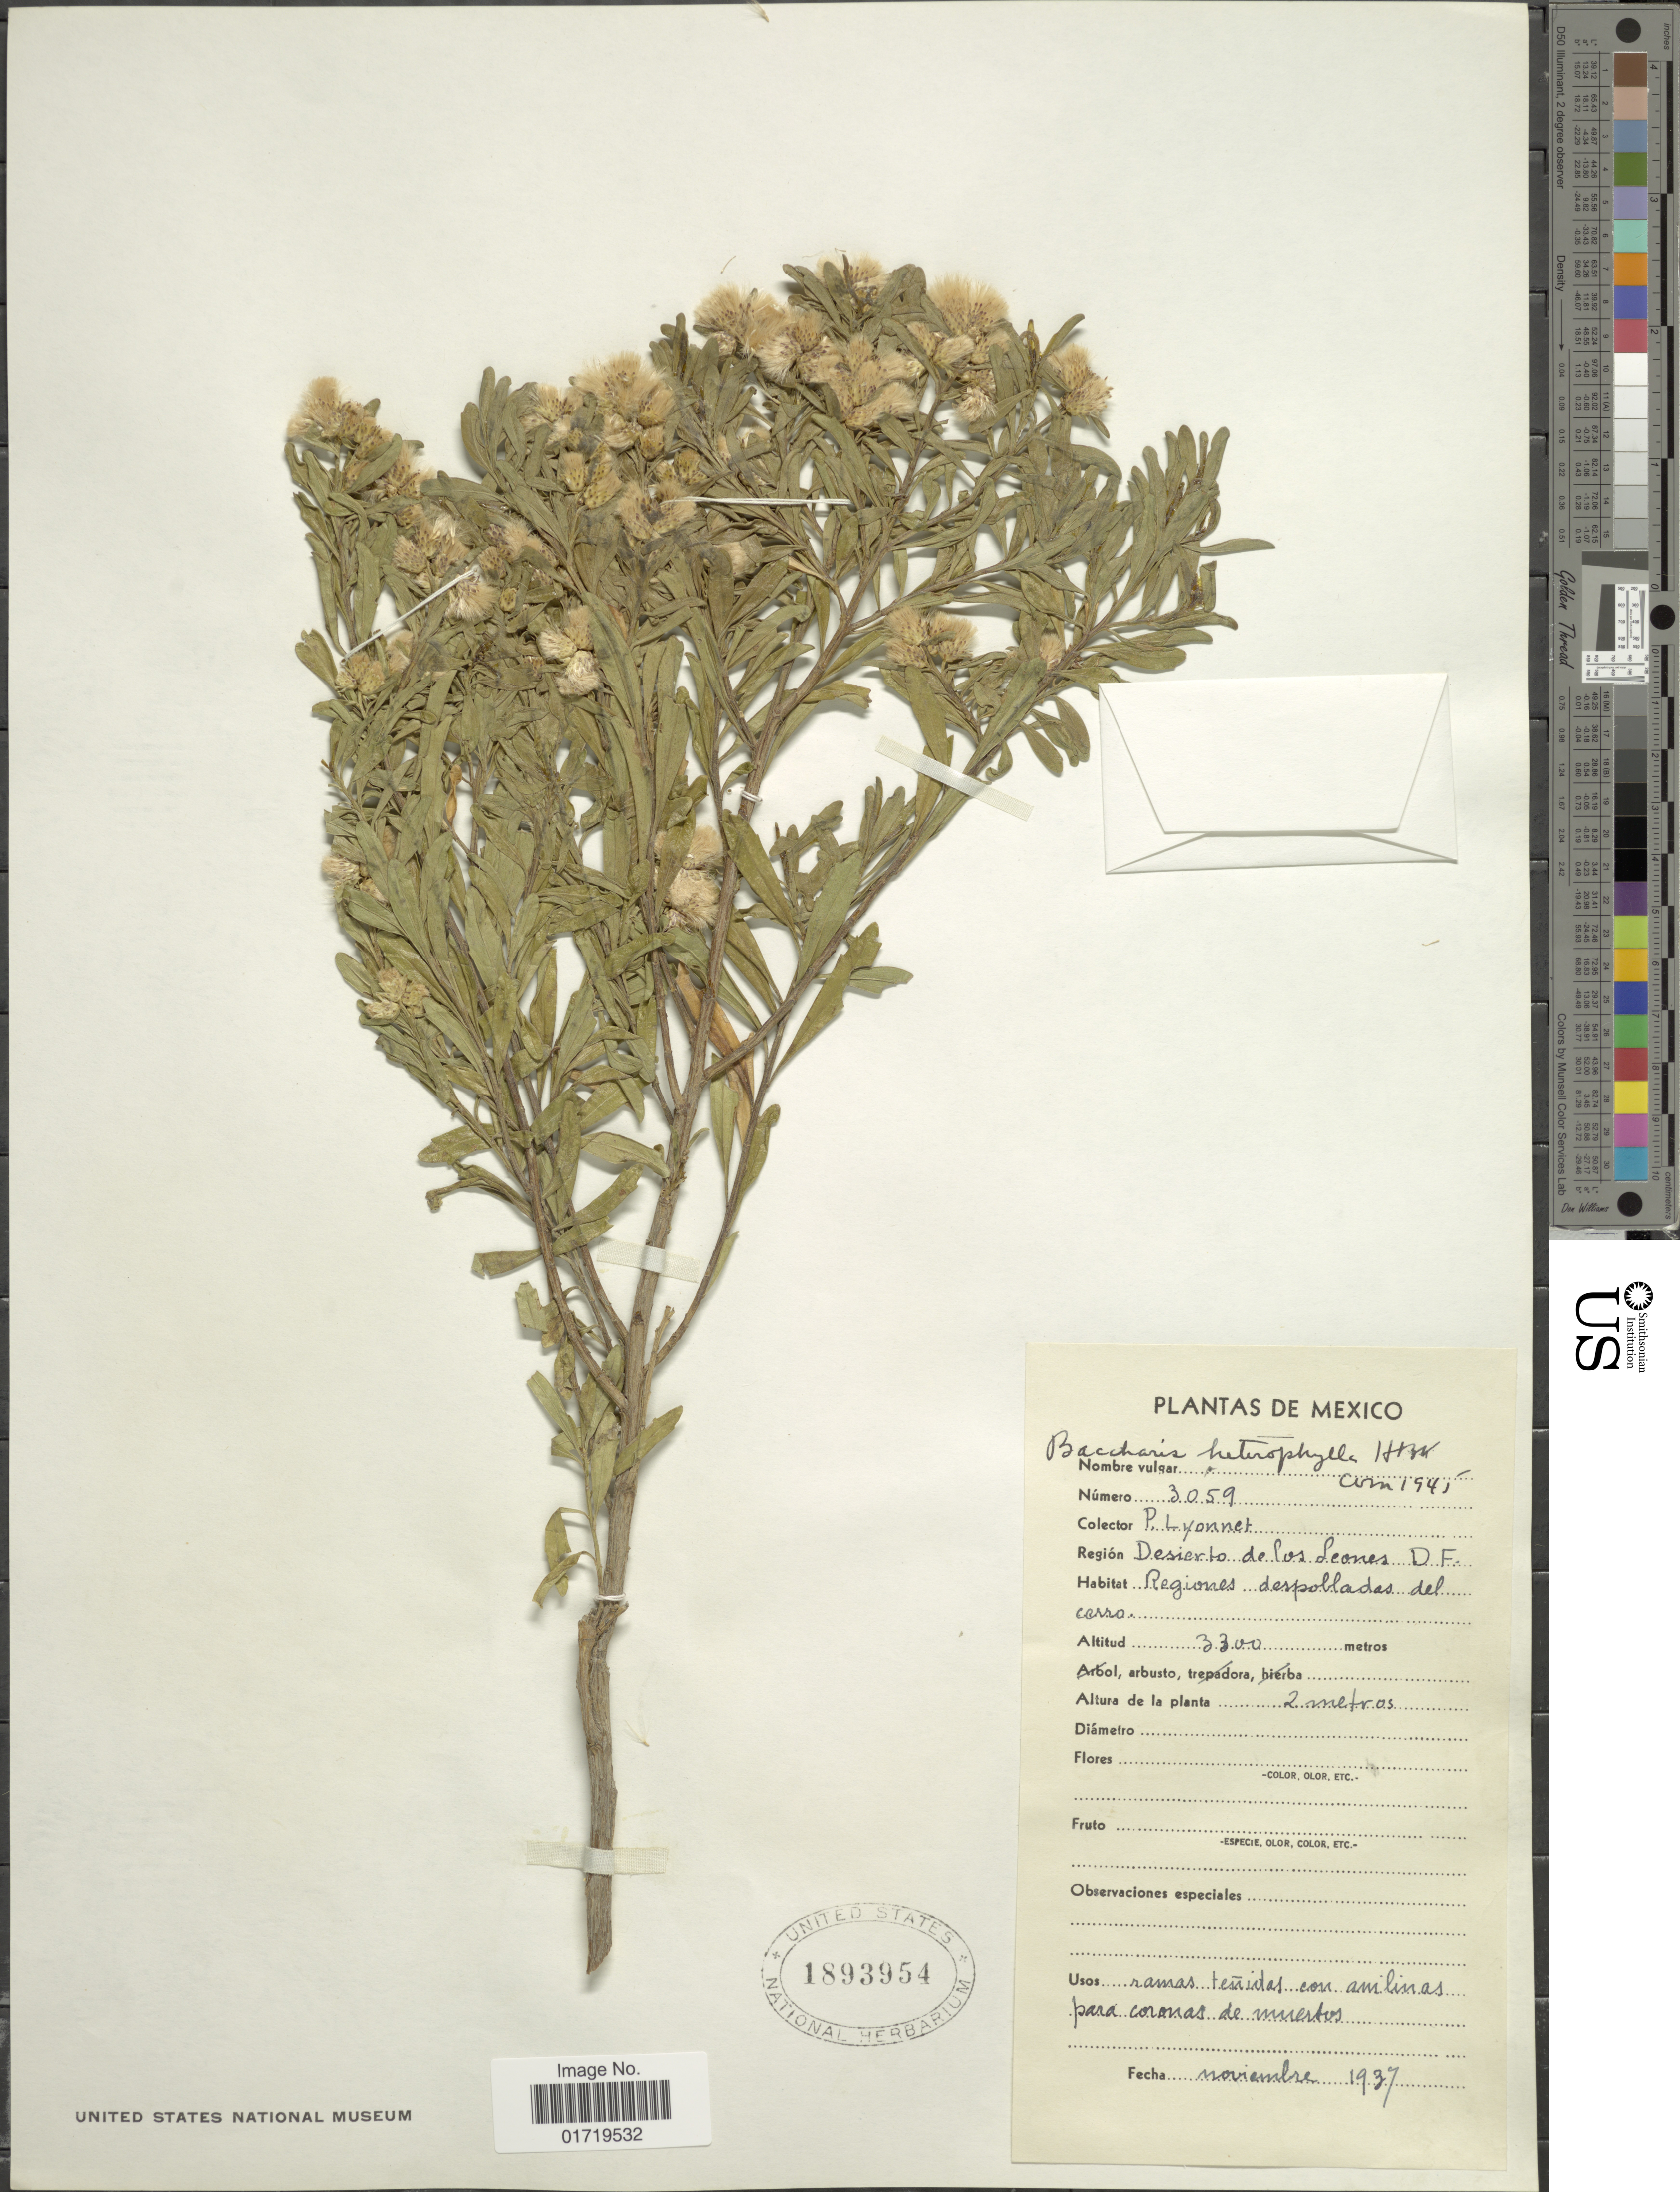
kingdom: Plantae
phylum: Tracheophyta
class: Magnoliopsida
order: Asterales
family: Asteraceae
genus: Baccharis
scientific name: Baccharis heterophylla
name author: Kunth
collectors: P. Lyonnet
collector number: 3059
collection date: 1937-11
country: Mexico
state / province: Distrito Federal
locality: Desierto de Los Leones, Regiones despoblades del cerro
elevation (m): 3300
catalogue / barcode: US 1893954